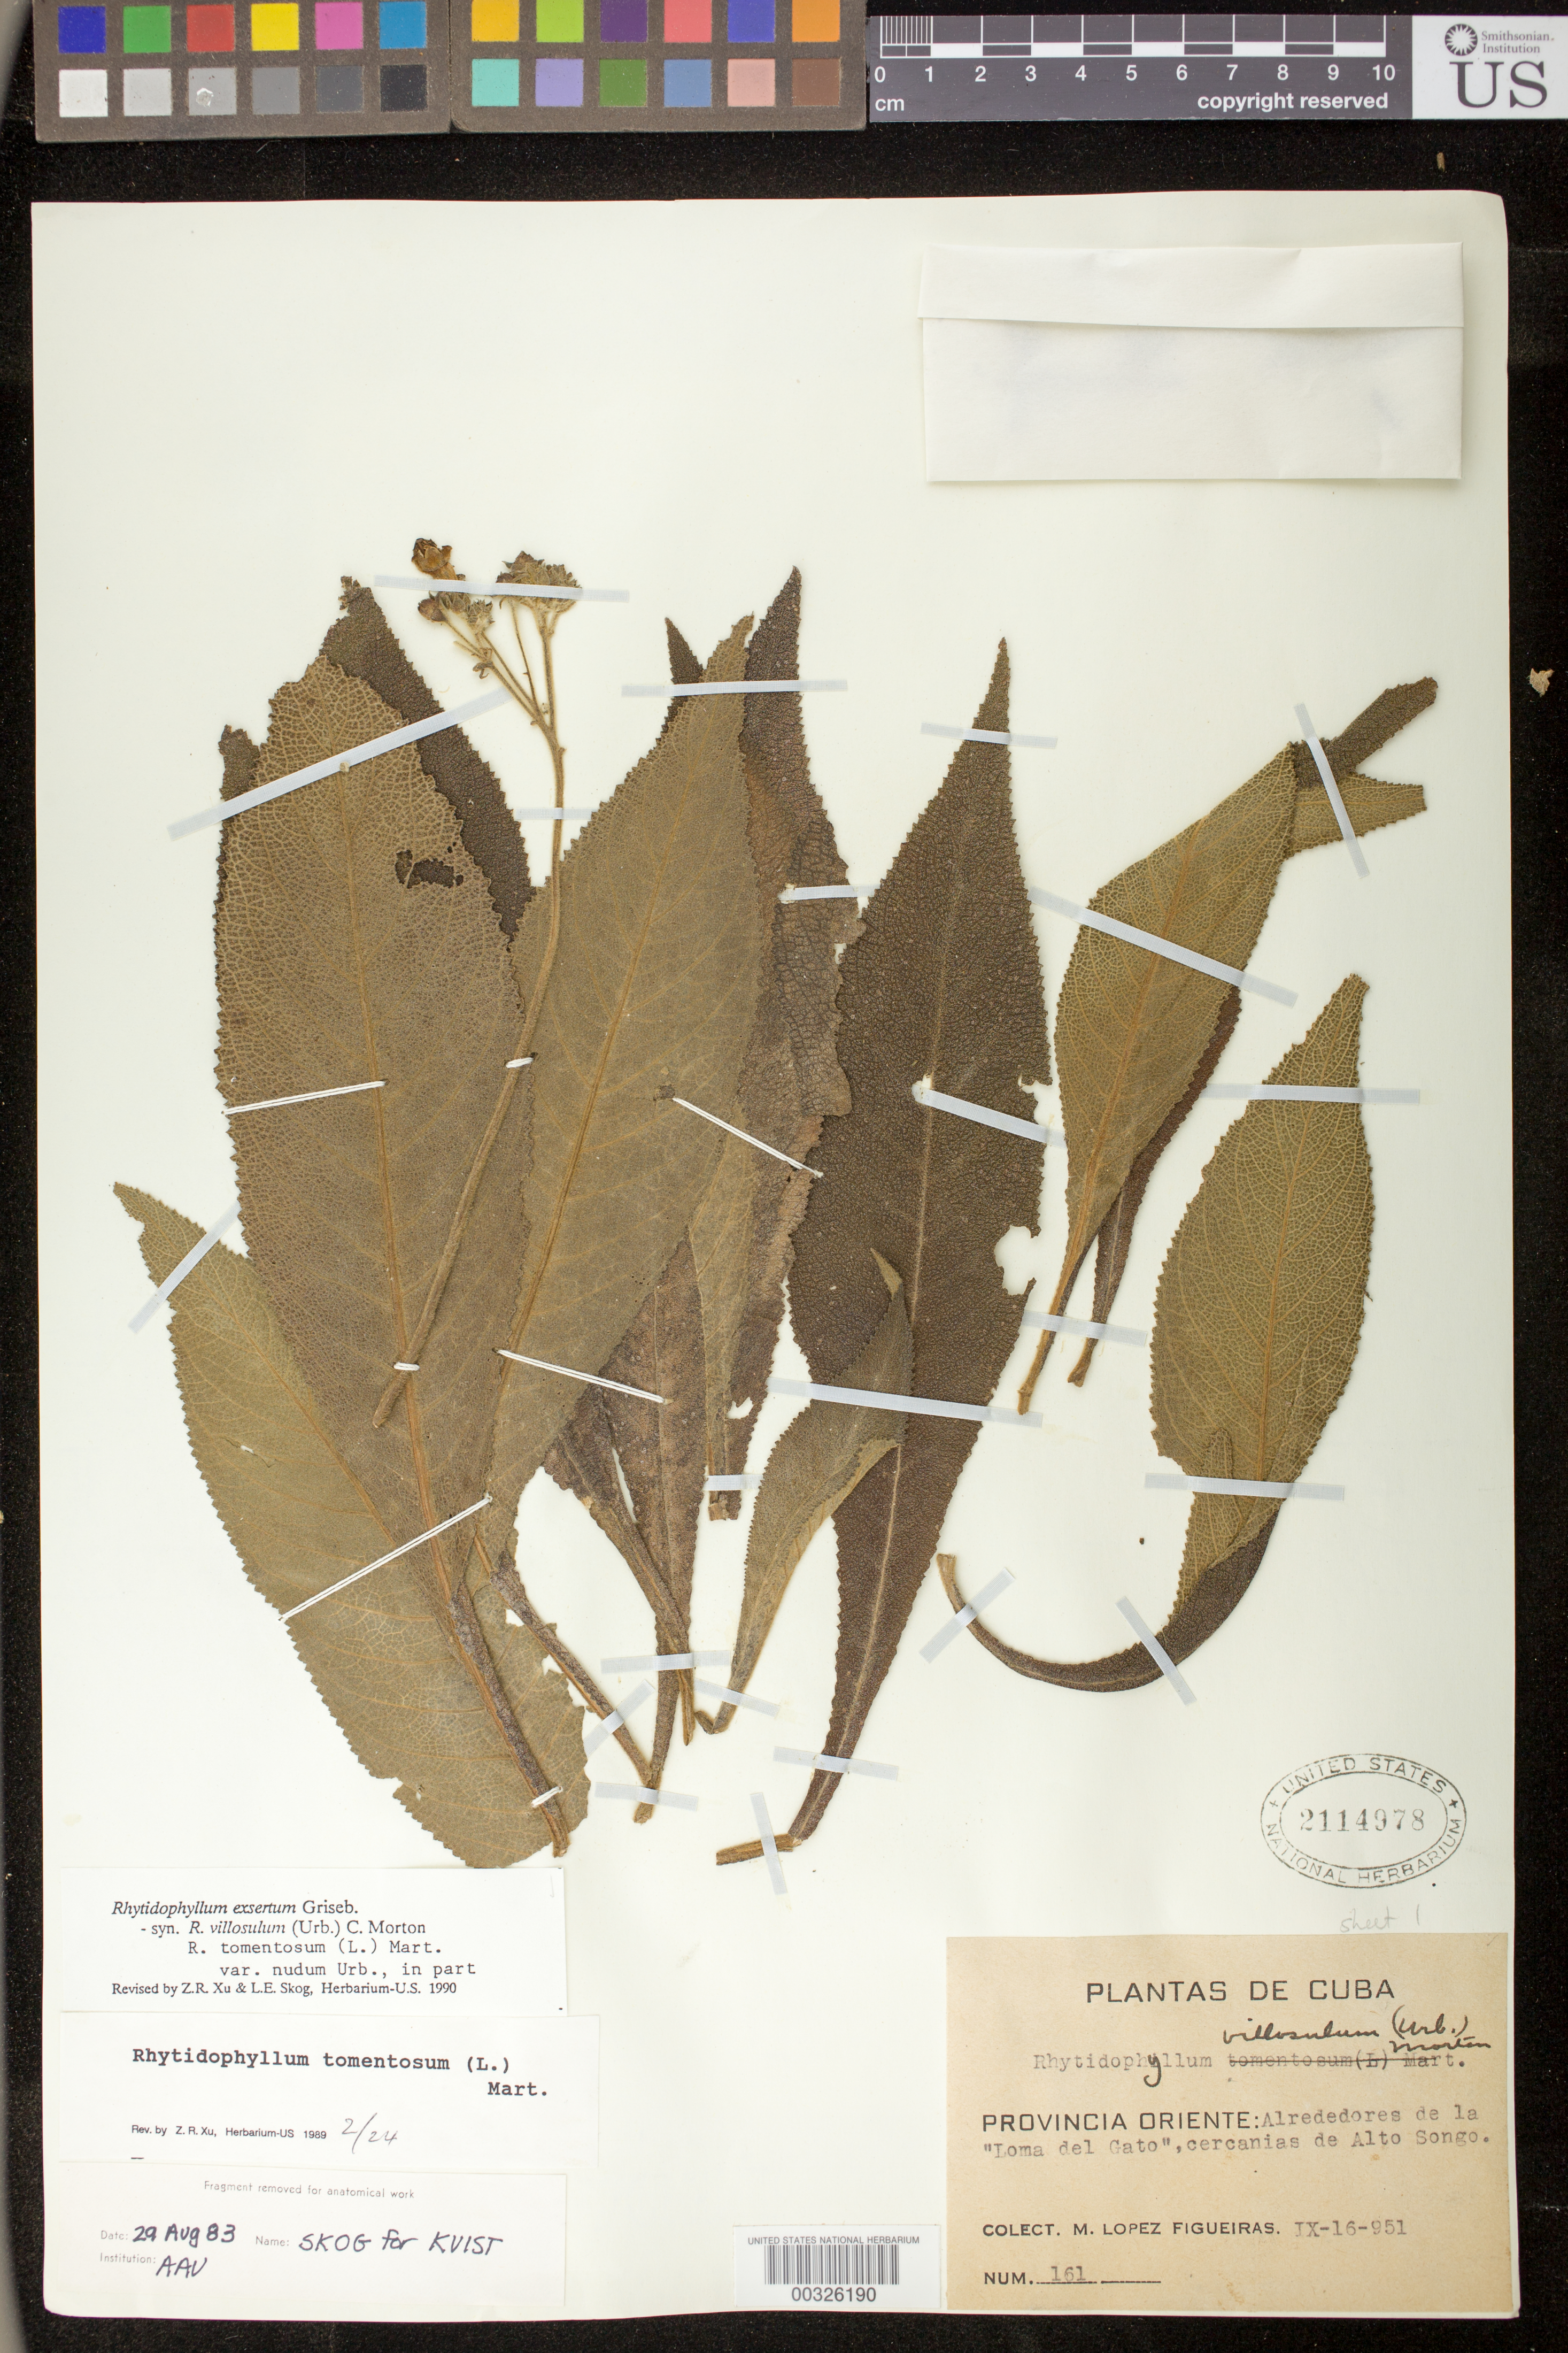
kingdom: Plantae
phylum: Tracheophyta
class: Magnoliopsida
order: Lamiales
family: Gesneriaceae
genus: Rhytidophyllum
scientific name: Rhytidophyllum exsertum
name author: Griseb.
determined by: Skog, Laurence E.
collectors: M. López Figueiras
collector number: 161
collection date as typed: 16 Sep 1951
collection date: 1951-09-16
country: Cuba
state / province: Oriente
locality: Alrededores de la "Loma del Gato", cercanias de Alto Songo [UPRRP sheet: "Surroundings of Loma del Gato, near Alto Songo"]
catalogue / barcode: US 2114978